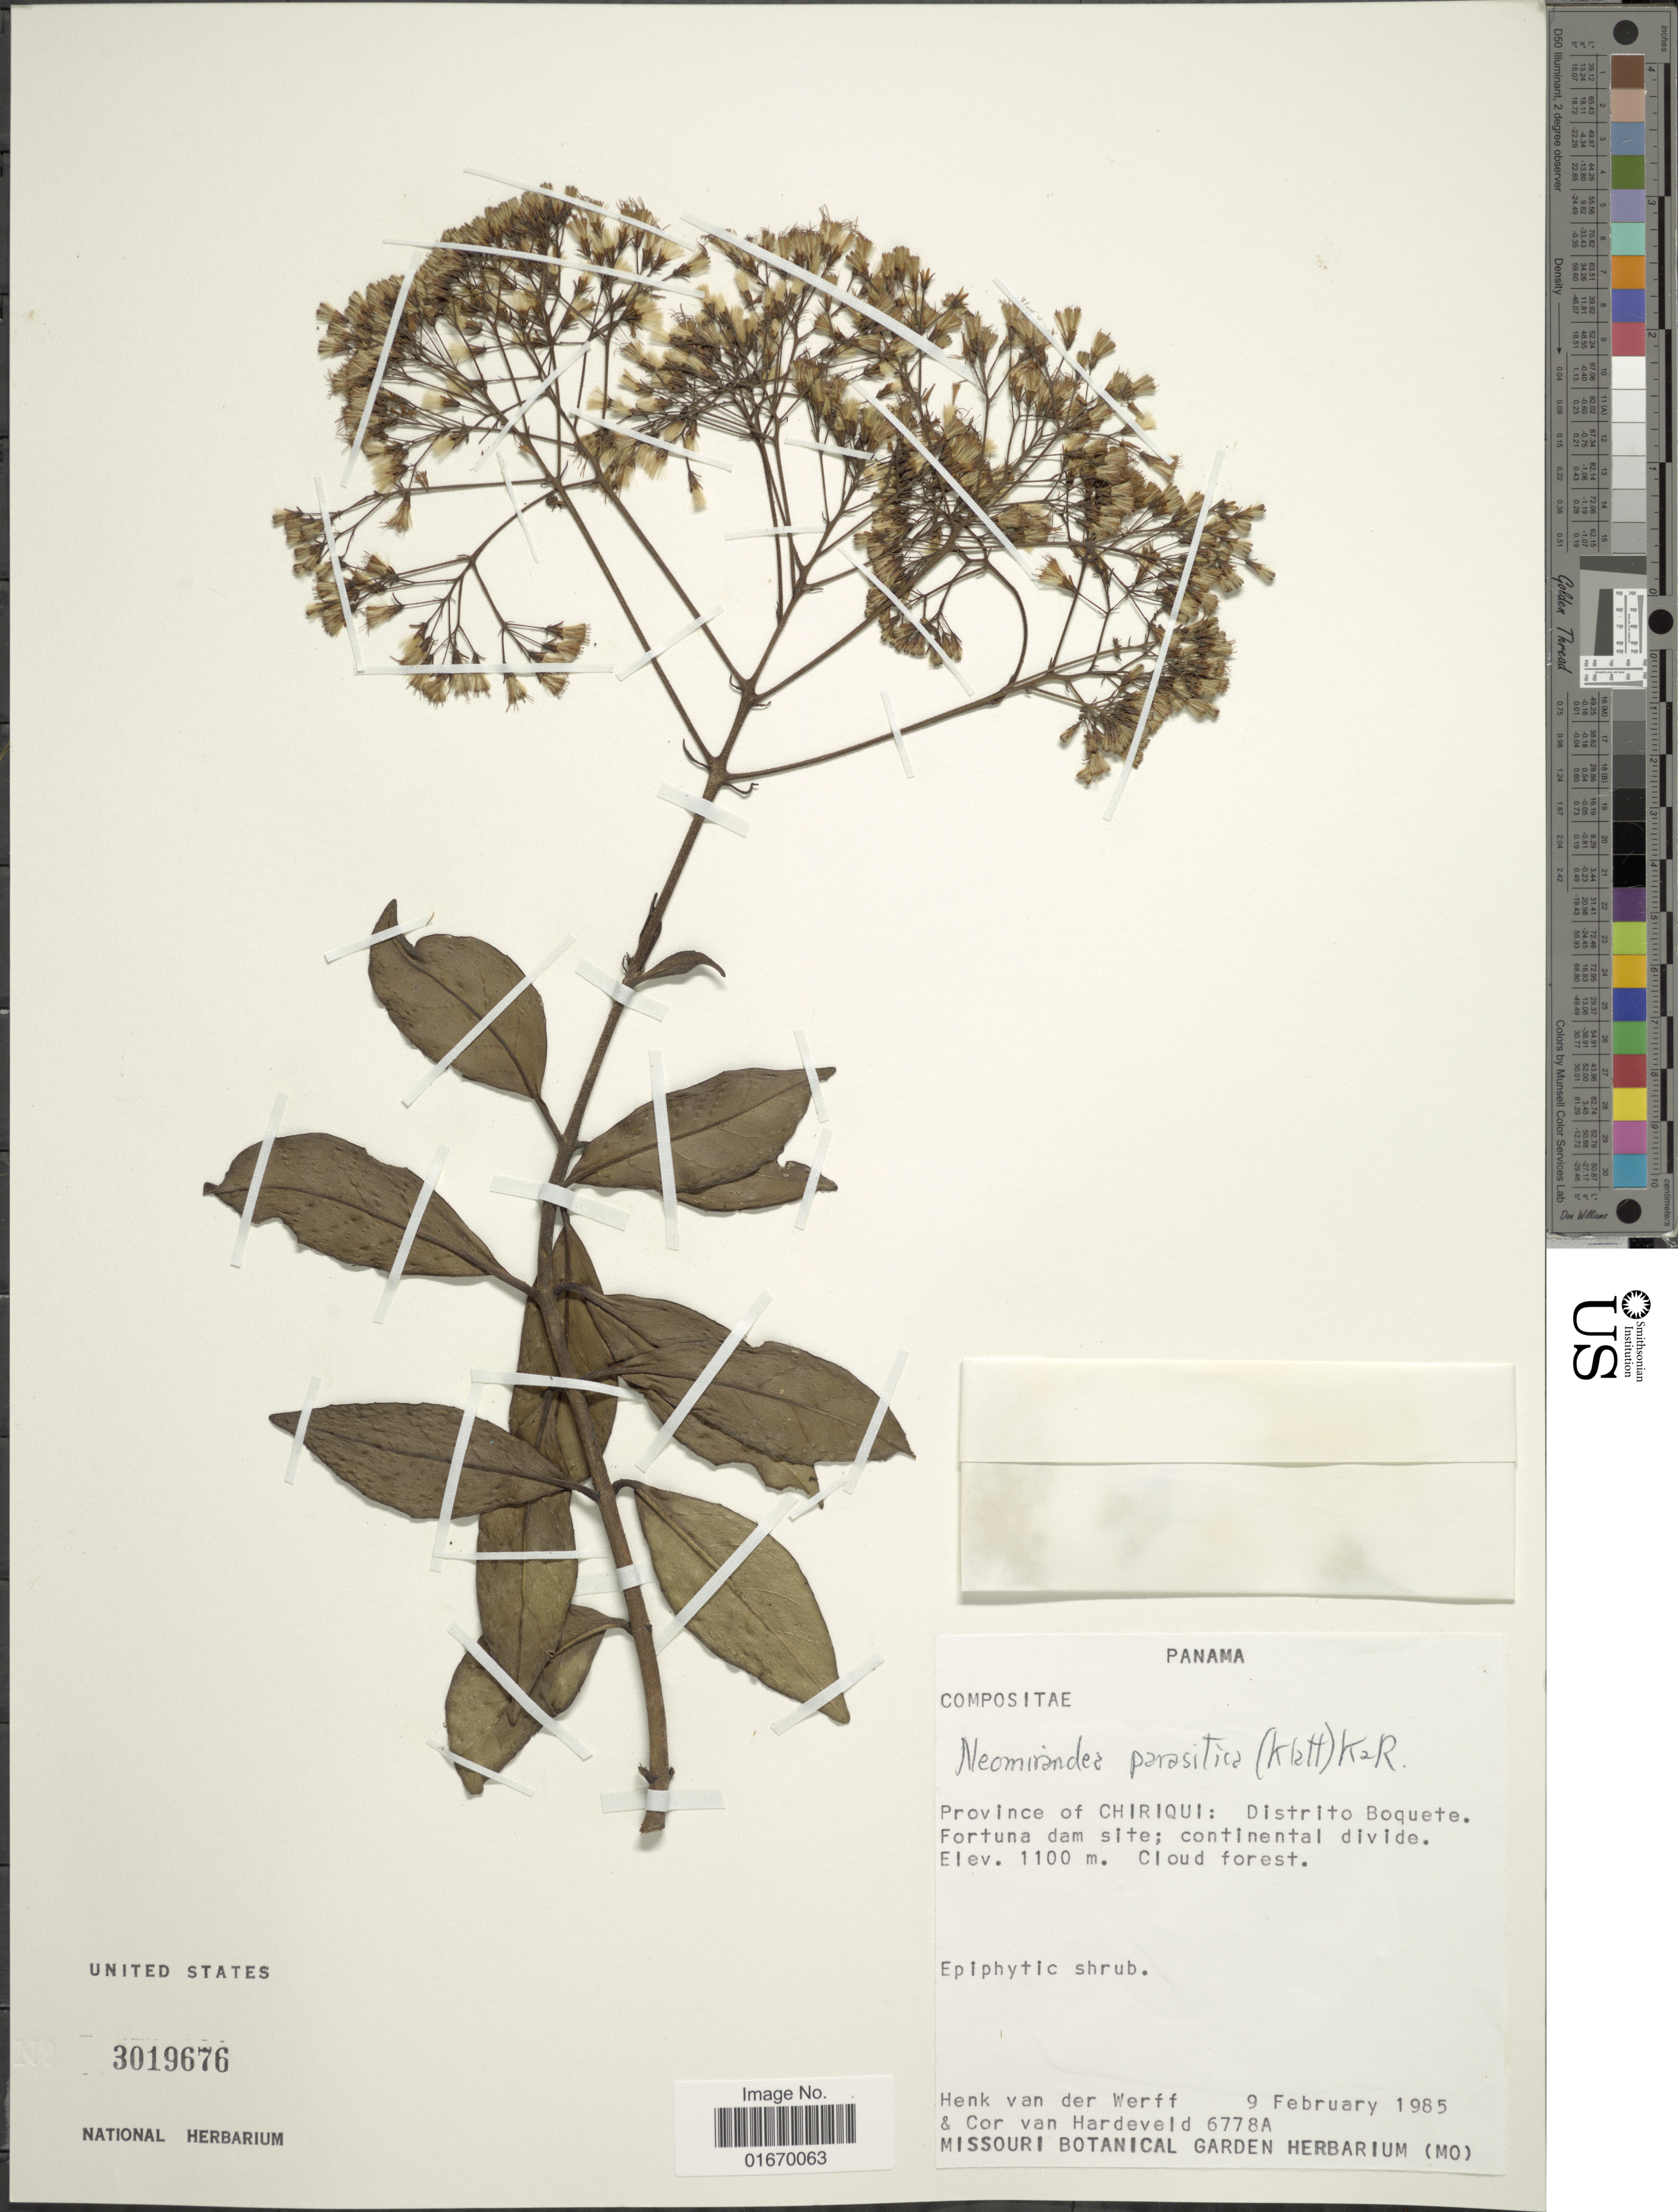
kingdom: Plantae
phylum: Tracheophyta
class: Magnoliopsida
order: Asterales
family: Asteraceae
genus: Neomirandea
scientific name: Neomirandea parasitica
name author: (Klatt) R.M. King & H. Rob.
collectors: H. van der Werff & C. Van Hardeveld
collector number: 6778A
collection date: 1985-02-09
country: Panama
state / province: Chiriqui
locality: Distrito Boquete, Fortuna dam site, continental divide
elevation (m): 1100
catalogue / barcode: US 3019676